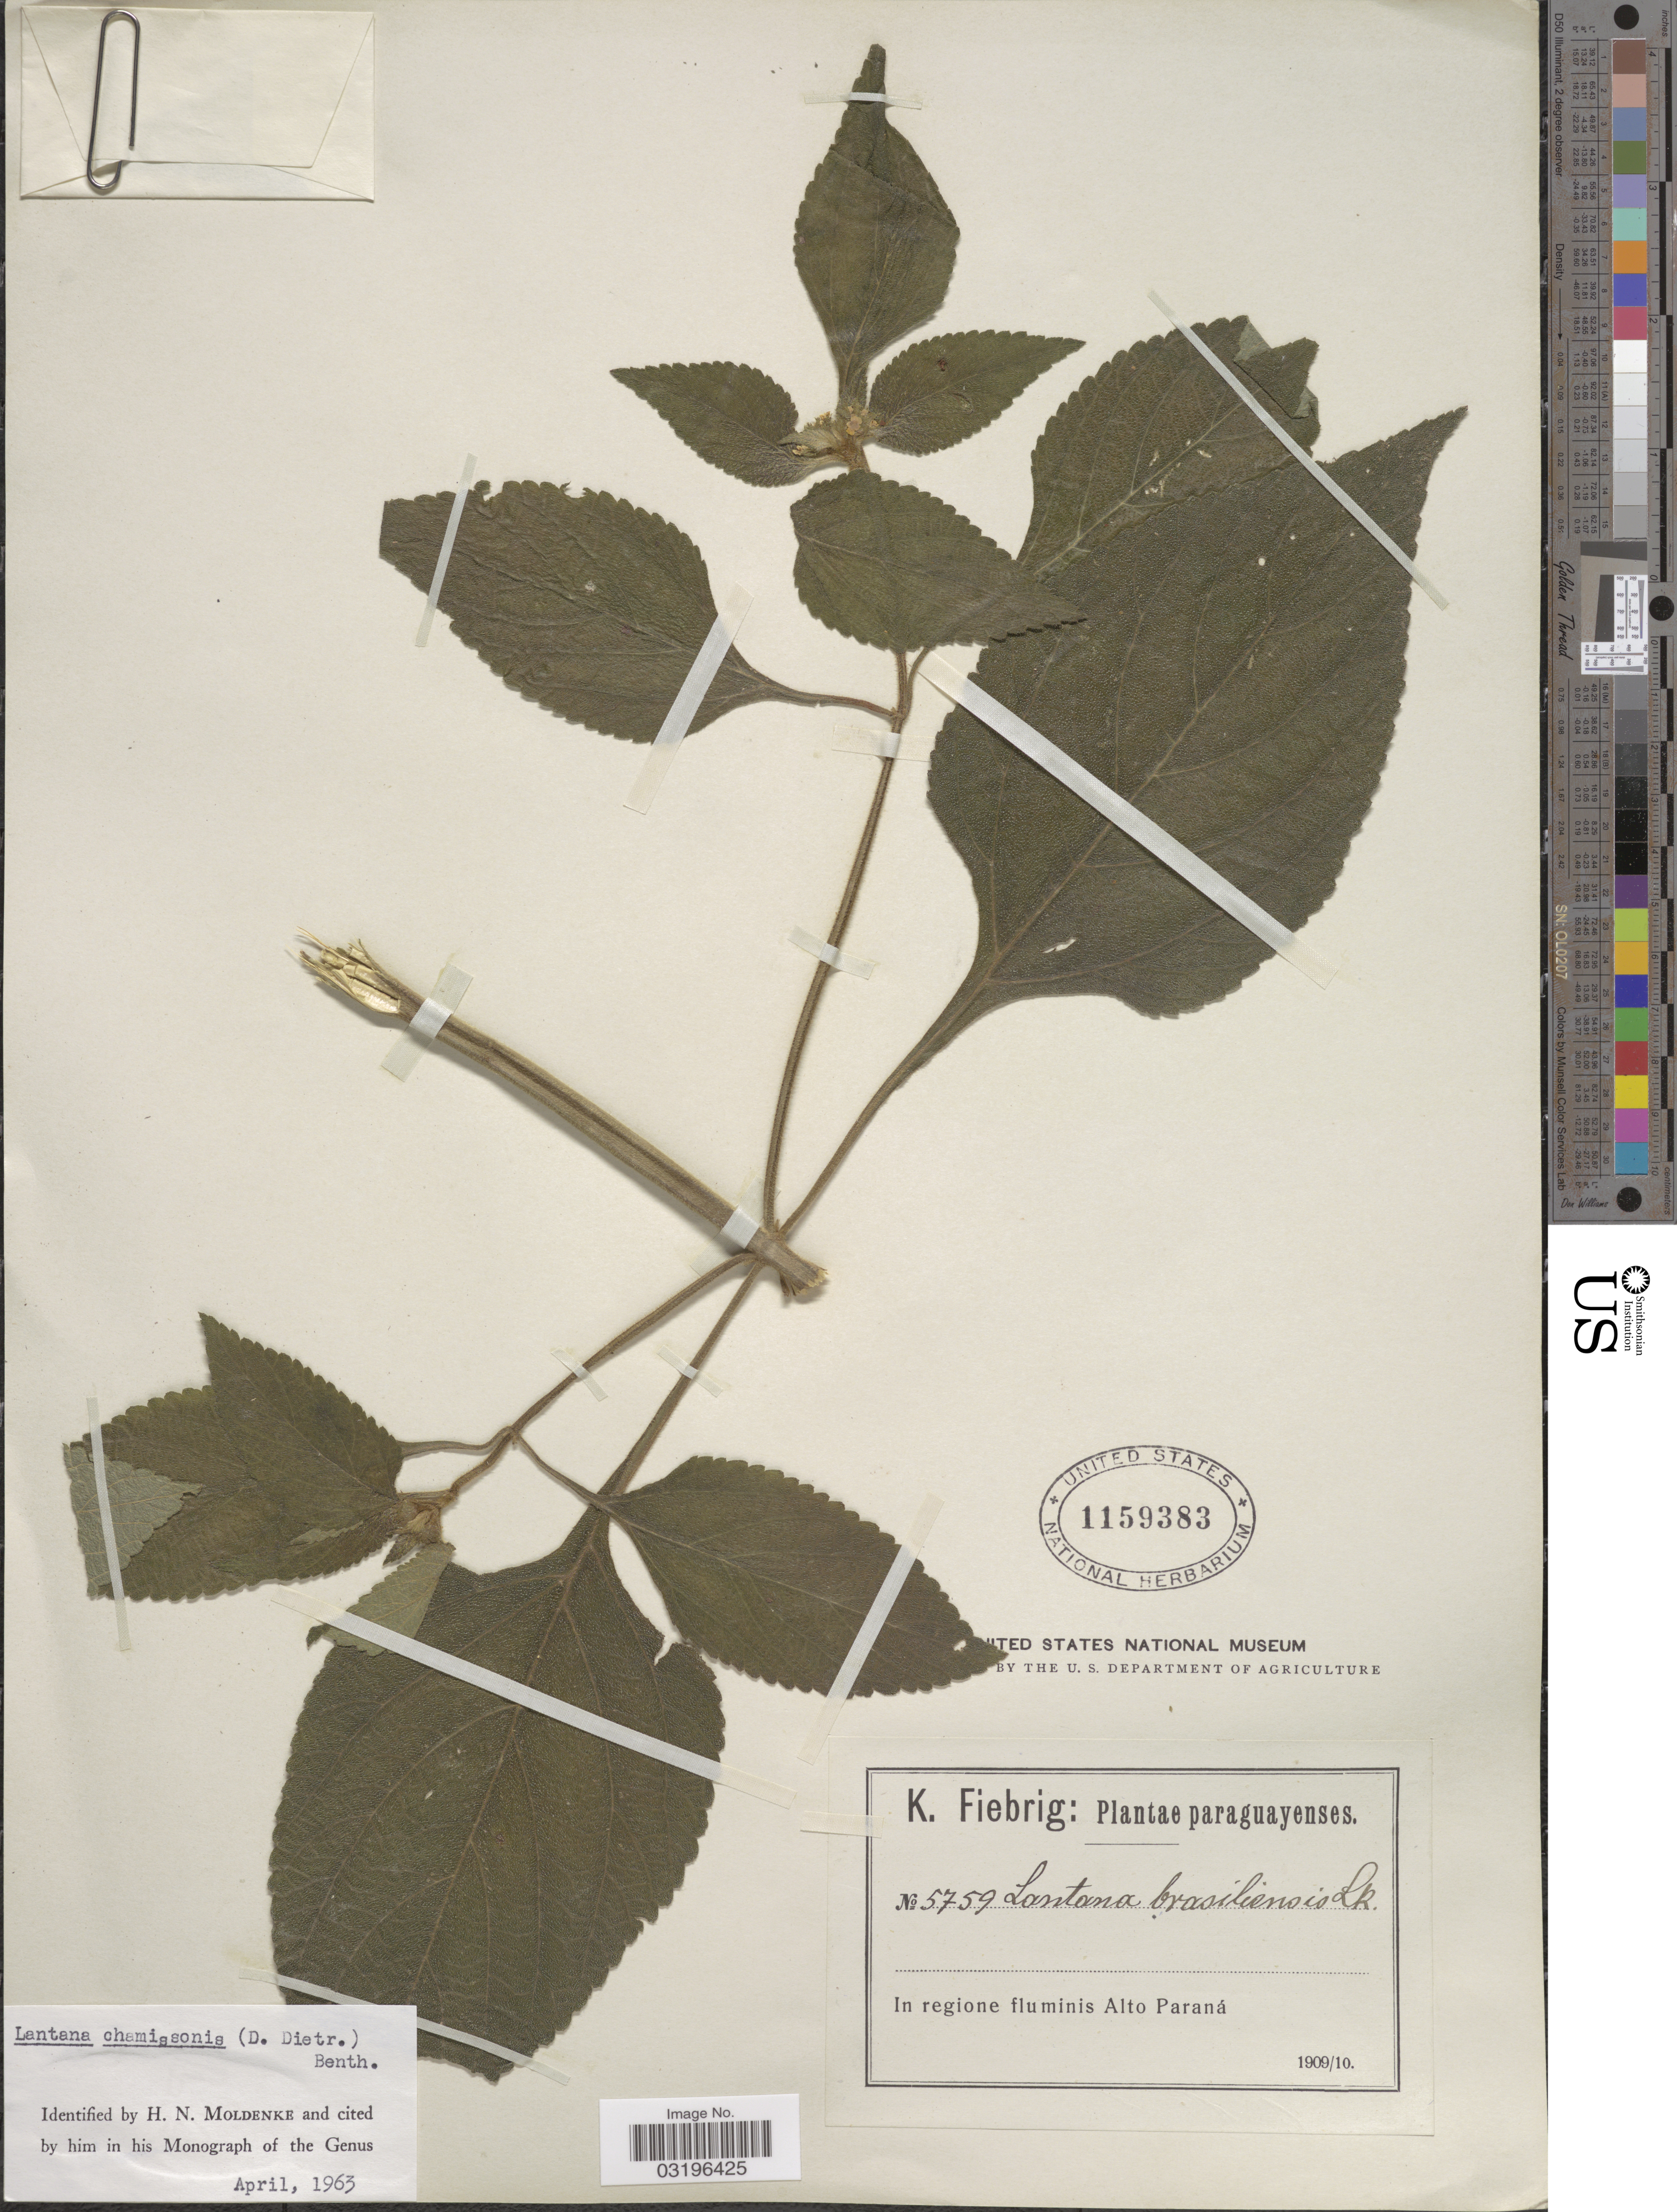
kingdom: Plantae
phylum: Tracheophyta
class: Magnoliopsida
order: Lamiales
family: Verbenaceae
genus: Lantana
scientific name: Lantana chamissonis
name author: Benth. ex B.D. Jacks.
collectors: K. Fiebrig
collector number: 5759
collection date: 1909/1910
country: Paraguay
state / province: Alto Parana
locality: In regione fluminis Alto Paraná.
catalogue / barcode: US 1159383